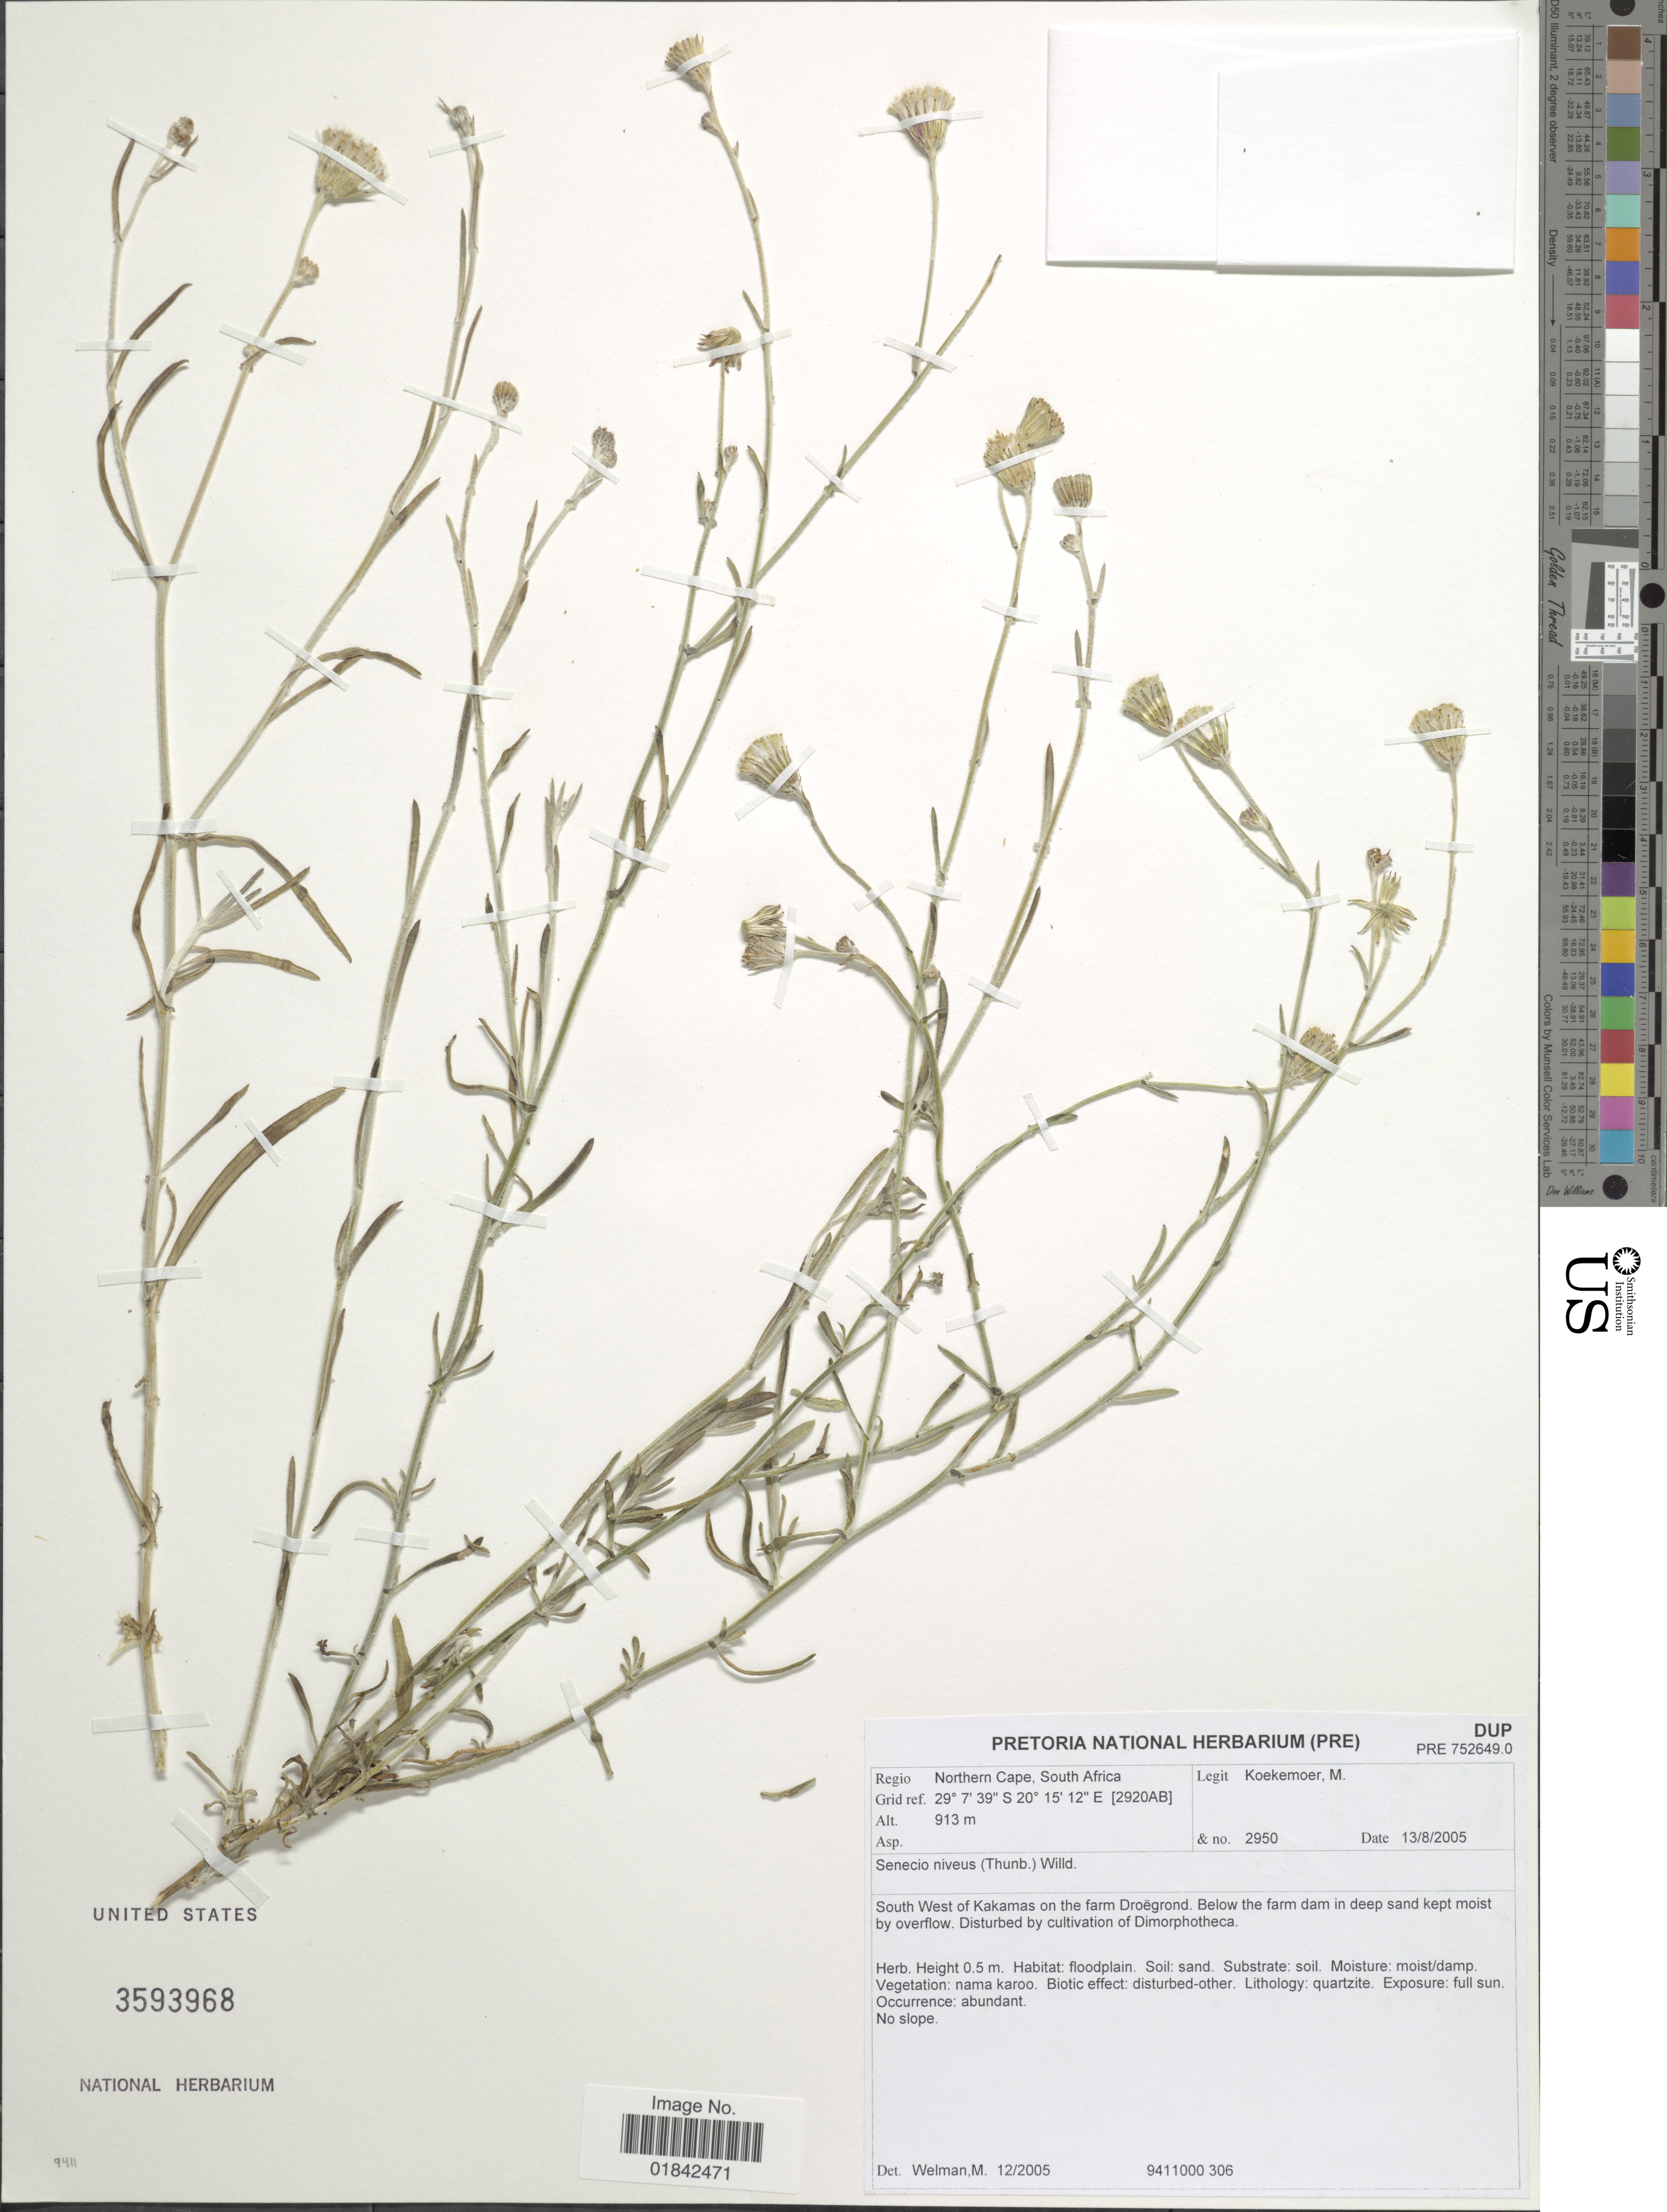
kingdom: Plantae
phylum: Tracheophyta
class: Magnoliopsida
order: Asterales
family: Asteraceae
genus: Senecio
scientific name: Senecio niveus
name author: (Thunb.) Willd.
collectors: M. Koekemoer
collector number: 2950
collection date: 2005-08-13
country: South Africa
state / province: Northern Cape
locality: South West of Kakamas on the farm Droegrond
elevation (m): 913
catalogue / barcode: US 3593968